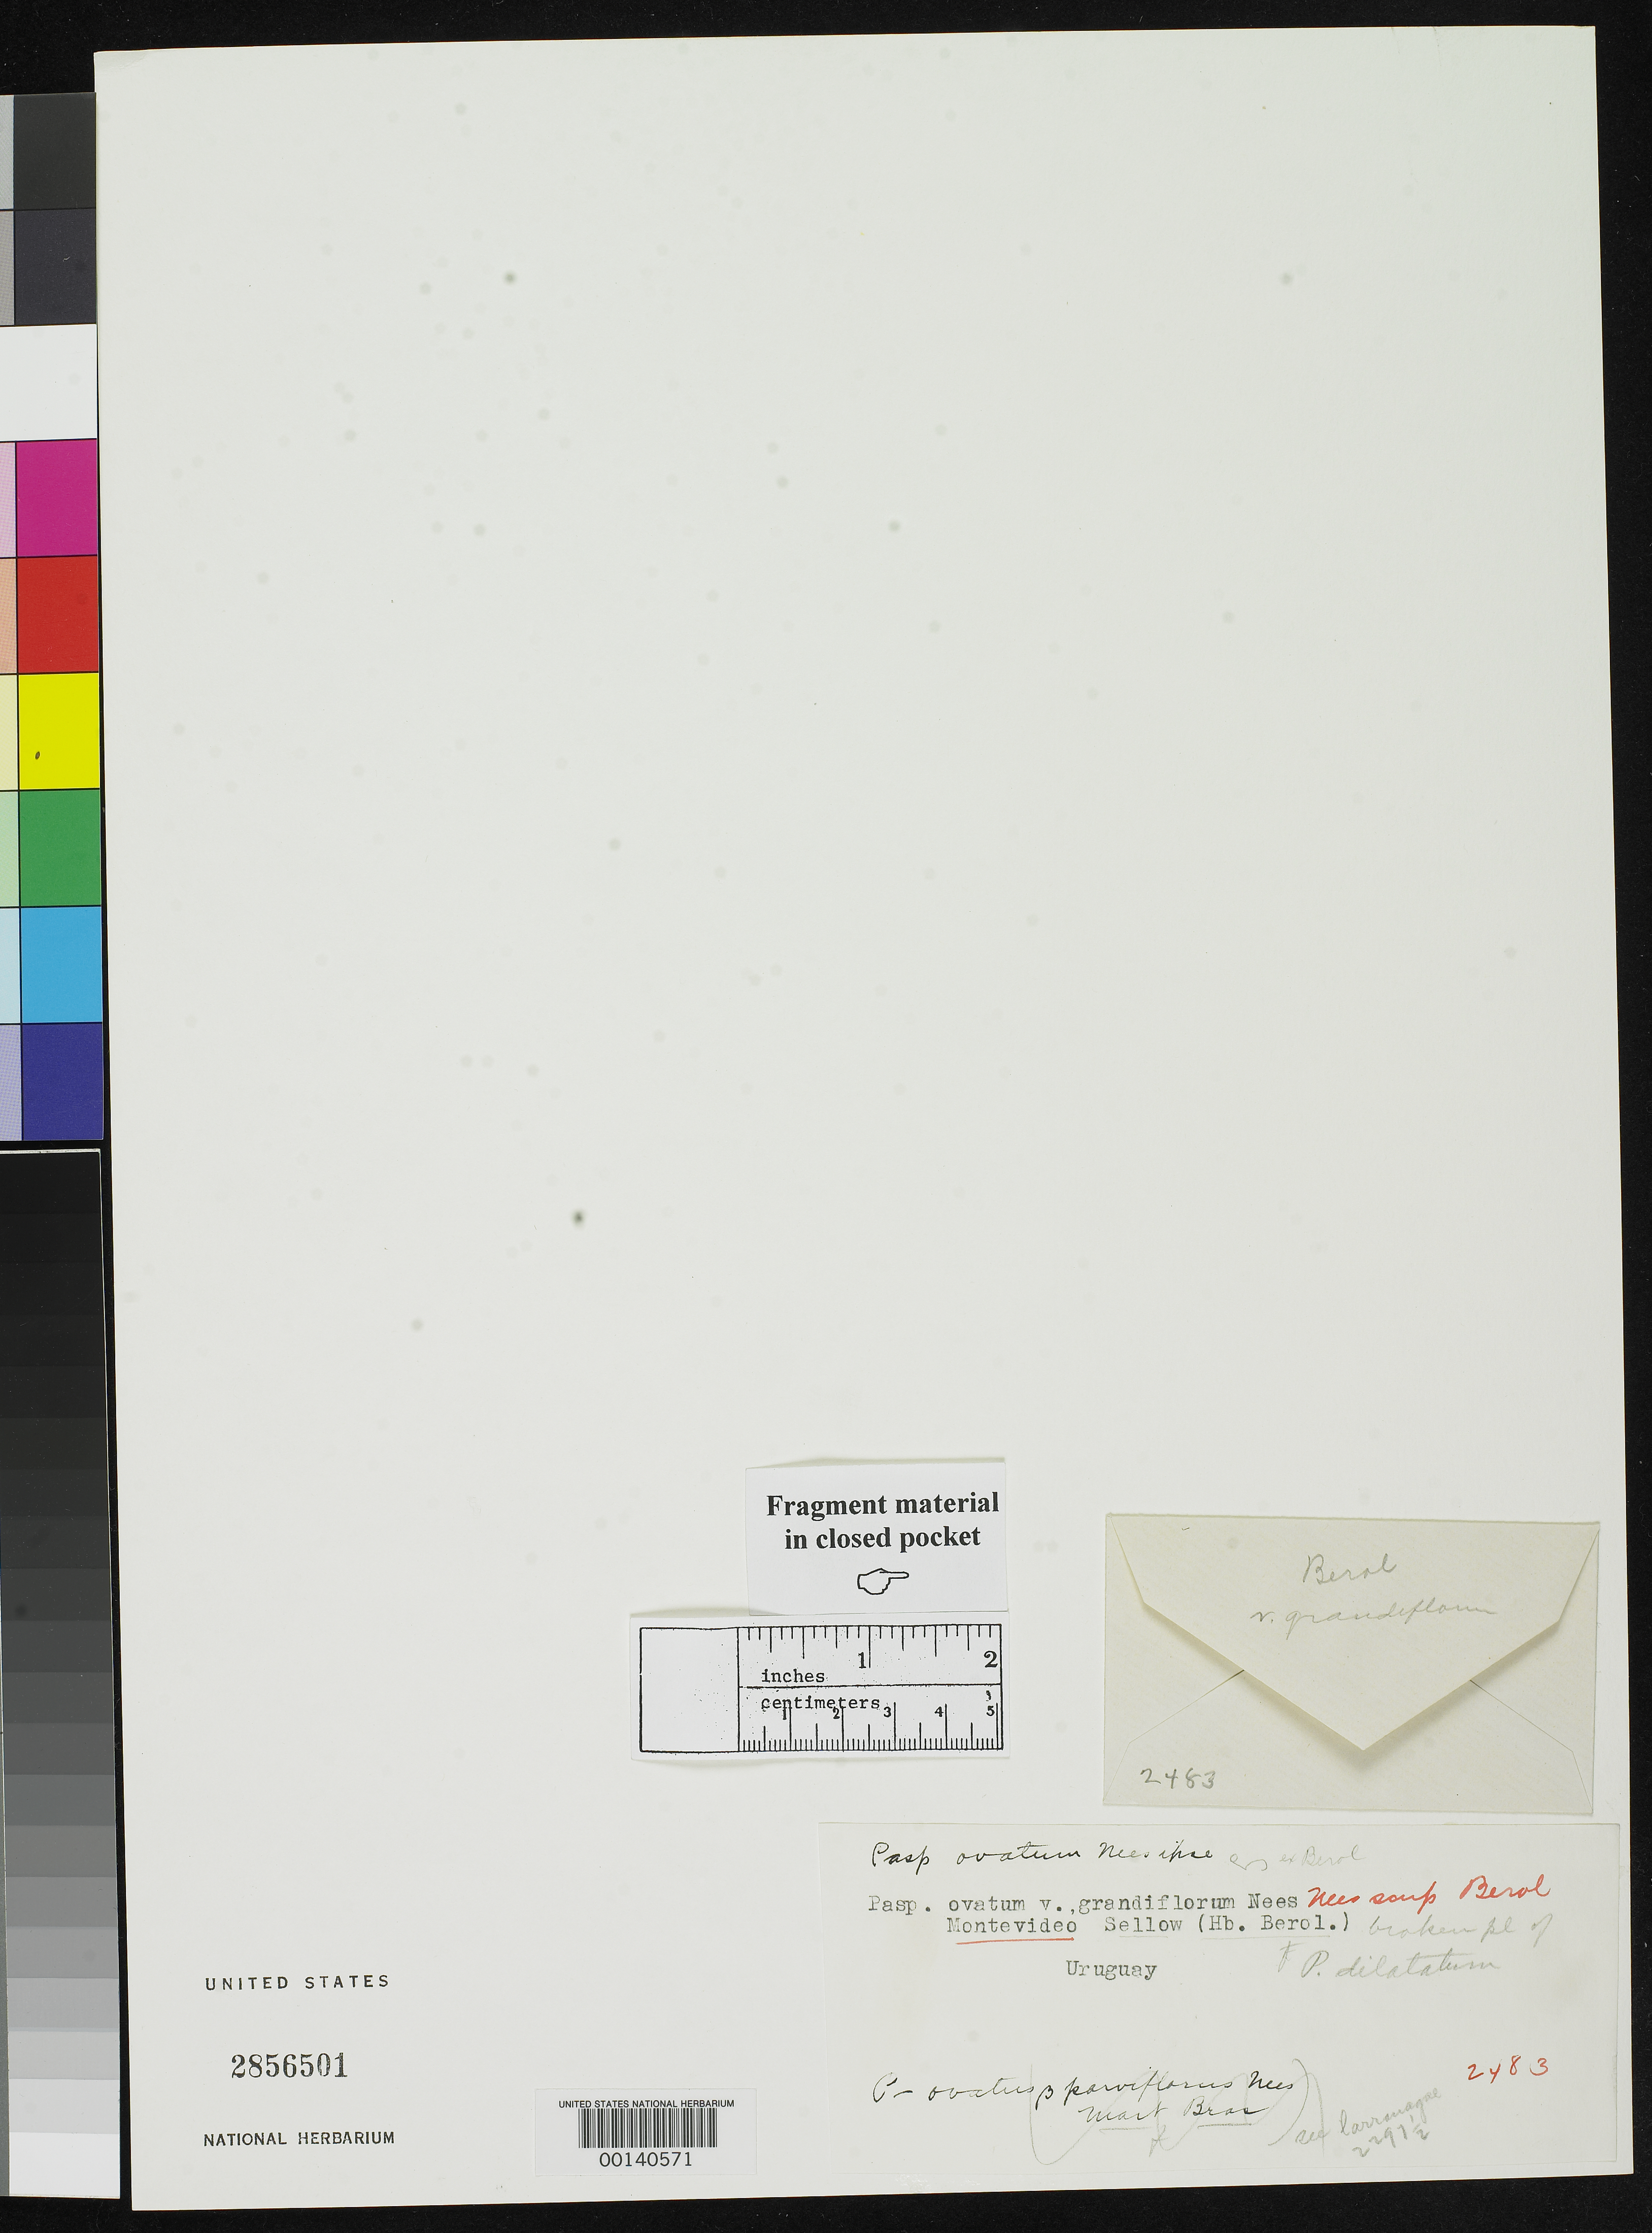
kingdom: Plantae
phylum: Tracheophyta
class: Liliopsida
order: Poales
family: Poaceae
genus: Paspalum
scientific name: Paspalum ovatum var. grandiflorum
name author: Nees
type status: Type Fragment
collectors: F. Sellow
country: Uruguay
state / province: Montevideo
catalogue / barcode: US 2856501